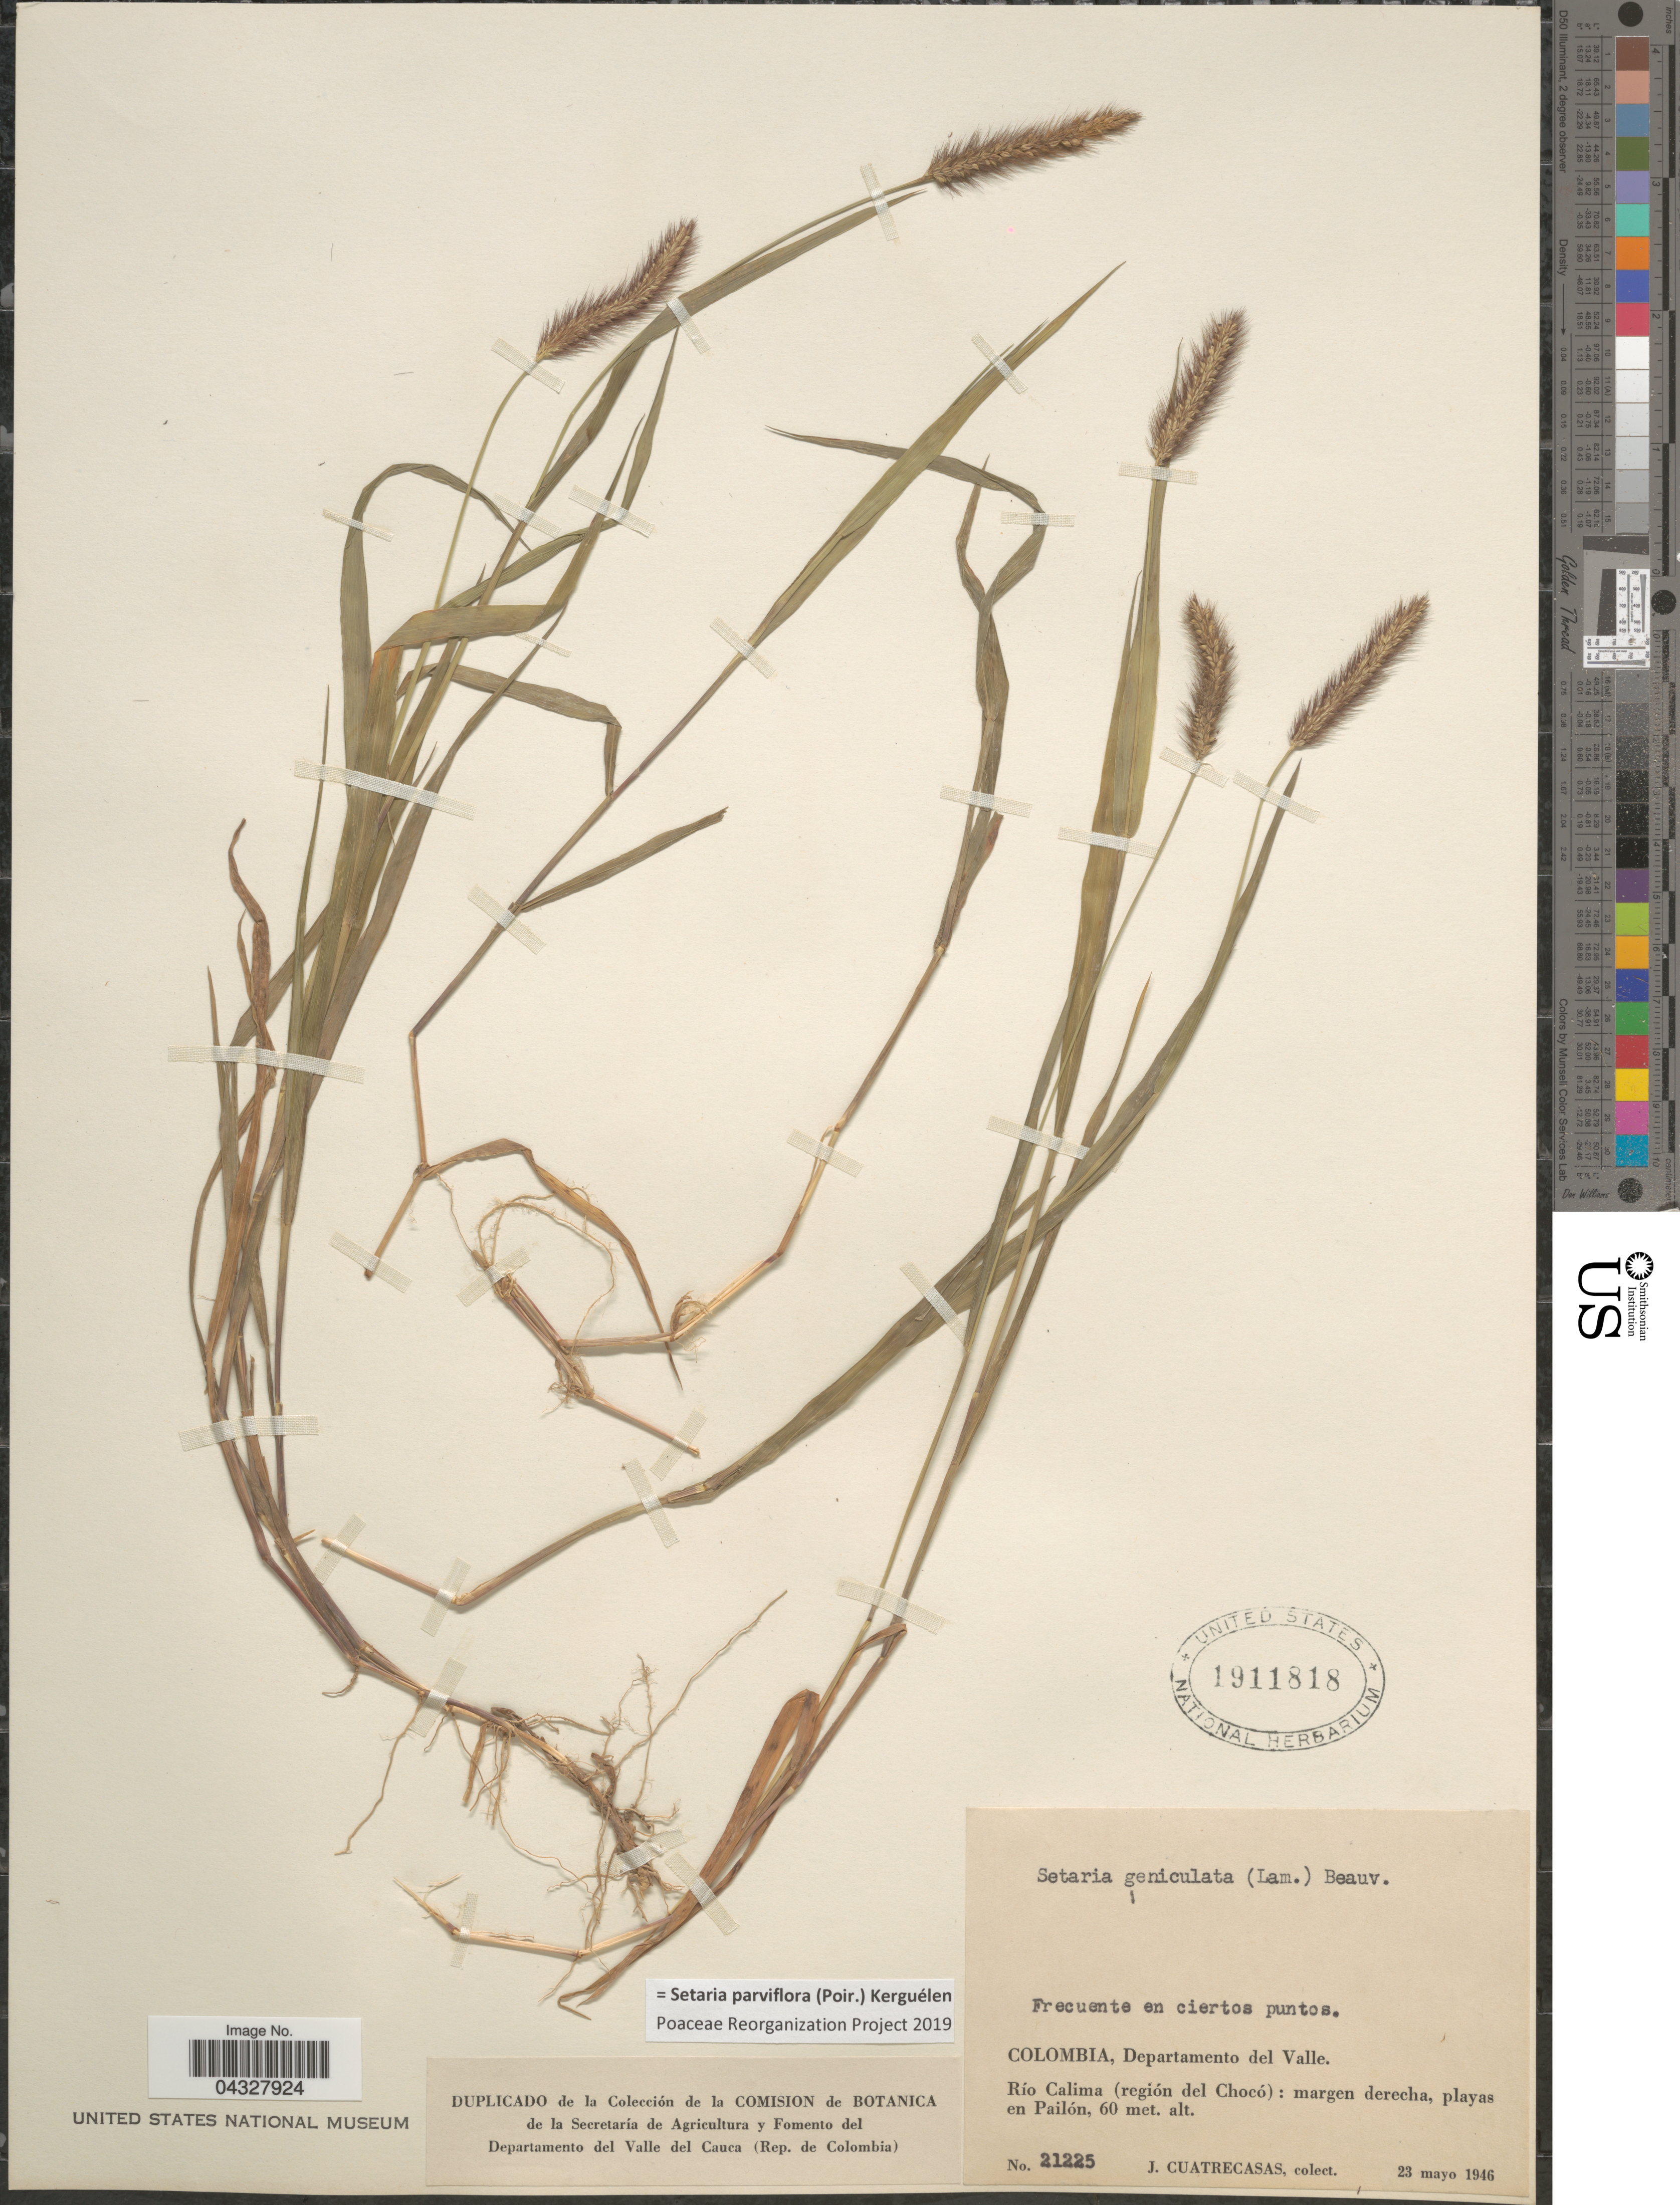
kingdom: Plantae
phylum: Tracheophyta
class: Liliopsida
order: Poales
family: Poaceae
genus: Setaria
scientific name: Setaria parviflora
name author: (Poir.) Kerguélen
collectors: J. Cuatrecasas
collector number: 21225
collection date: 1946-05-23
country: Colombia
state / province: Valle del Cauca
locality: Departamento de Valle. Río Calima (región del Chocó): margen derecha, playas en Pailón.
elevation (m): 60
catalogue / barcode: US 1911818